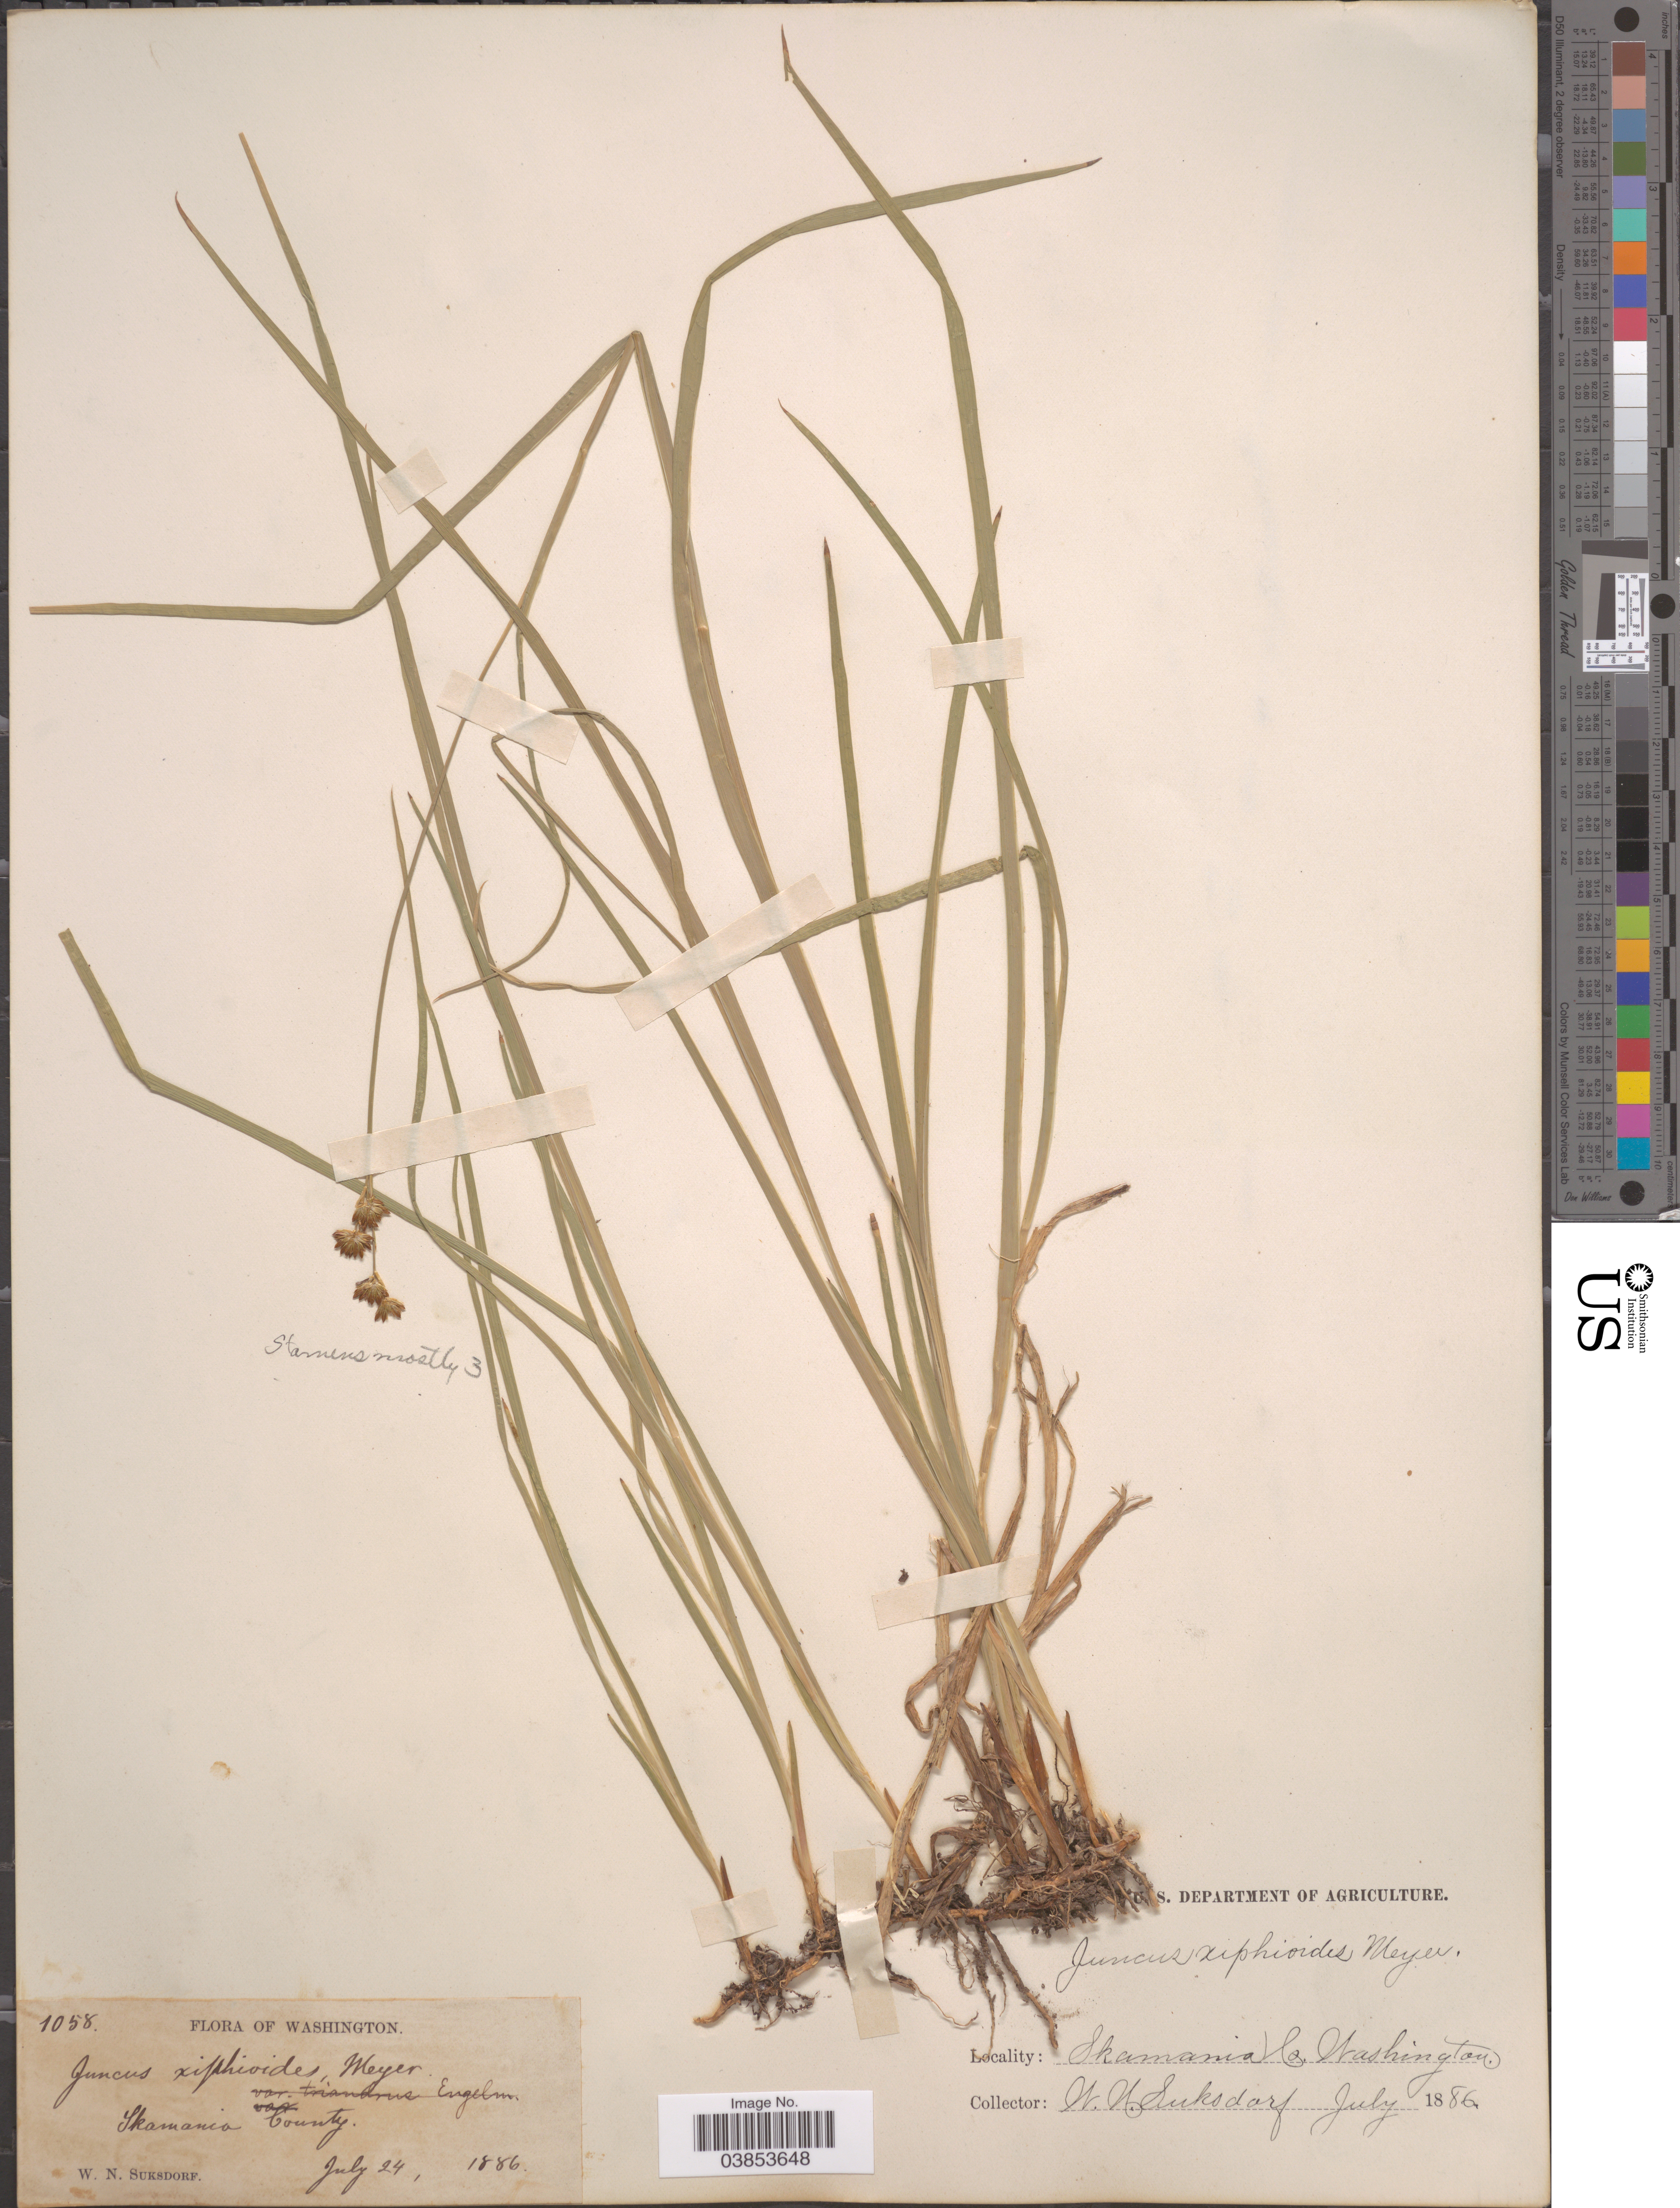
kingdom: Plantae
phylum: Tracheophyta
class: Liliopsida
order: Poales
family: Juncaceae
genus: Juncus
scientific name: Juncus ensifolius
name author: Wikstr.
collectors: W. N. Suksdorf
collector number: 1058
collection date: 1886-07-24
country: United States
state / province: Washington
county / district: Skamania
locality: Skamania County.